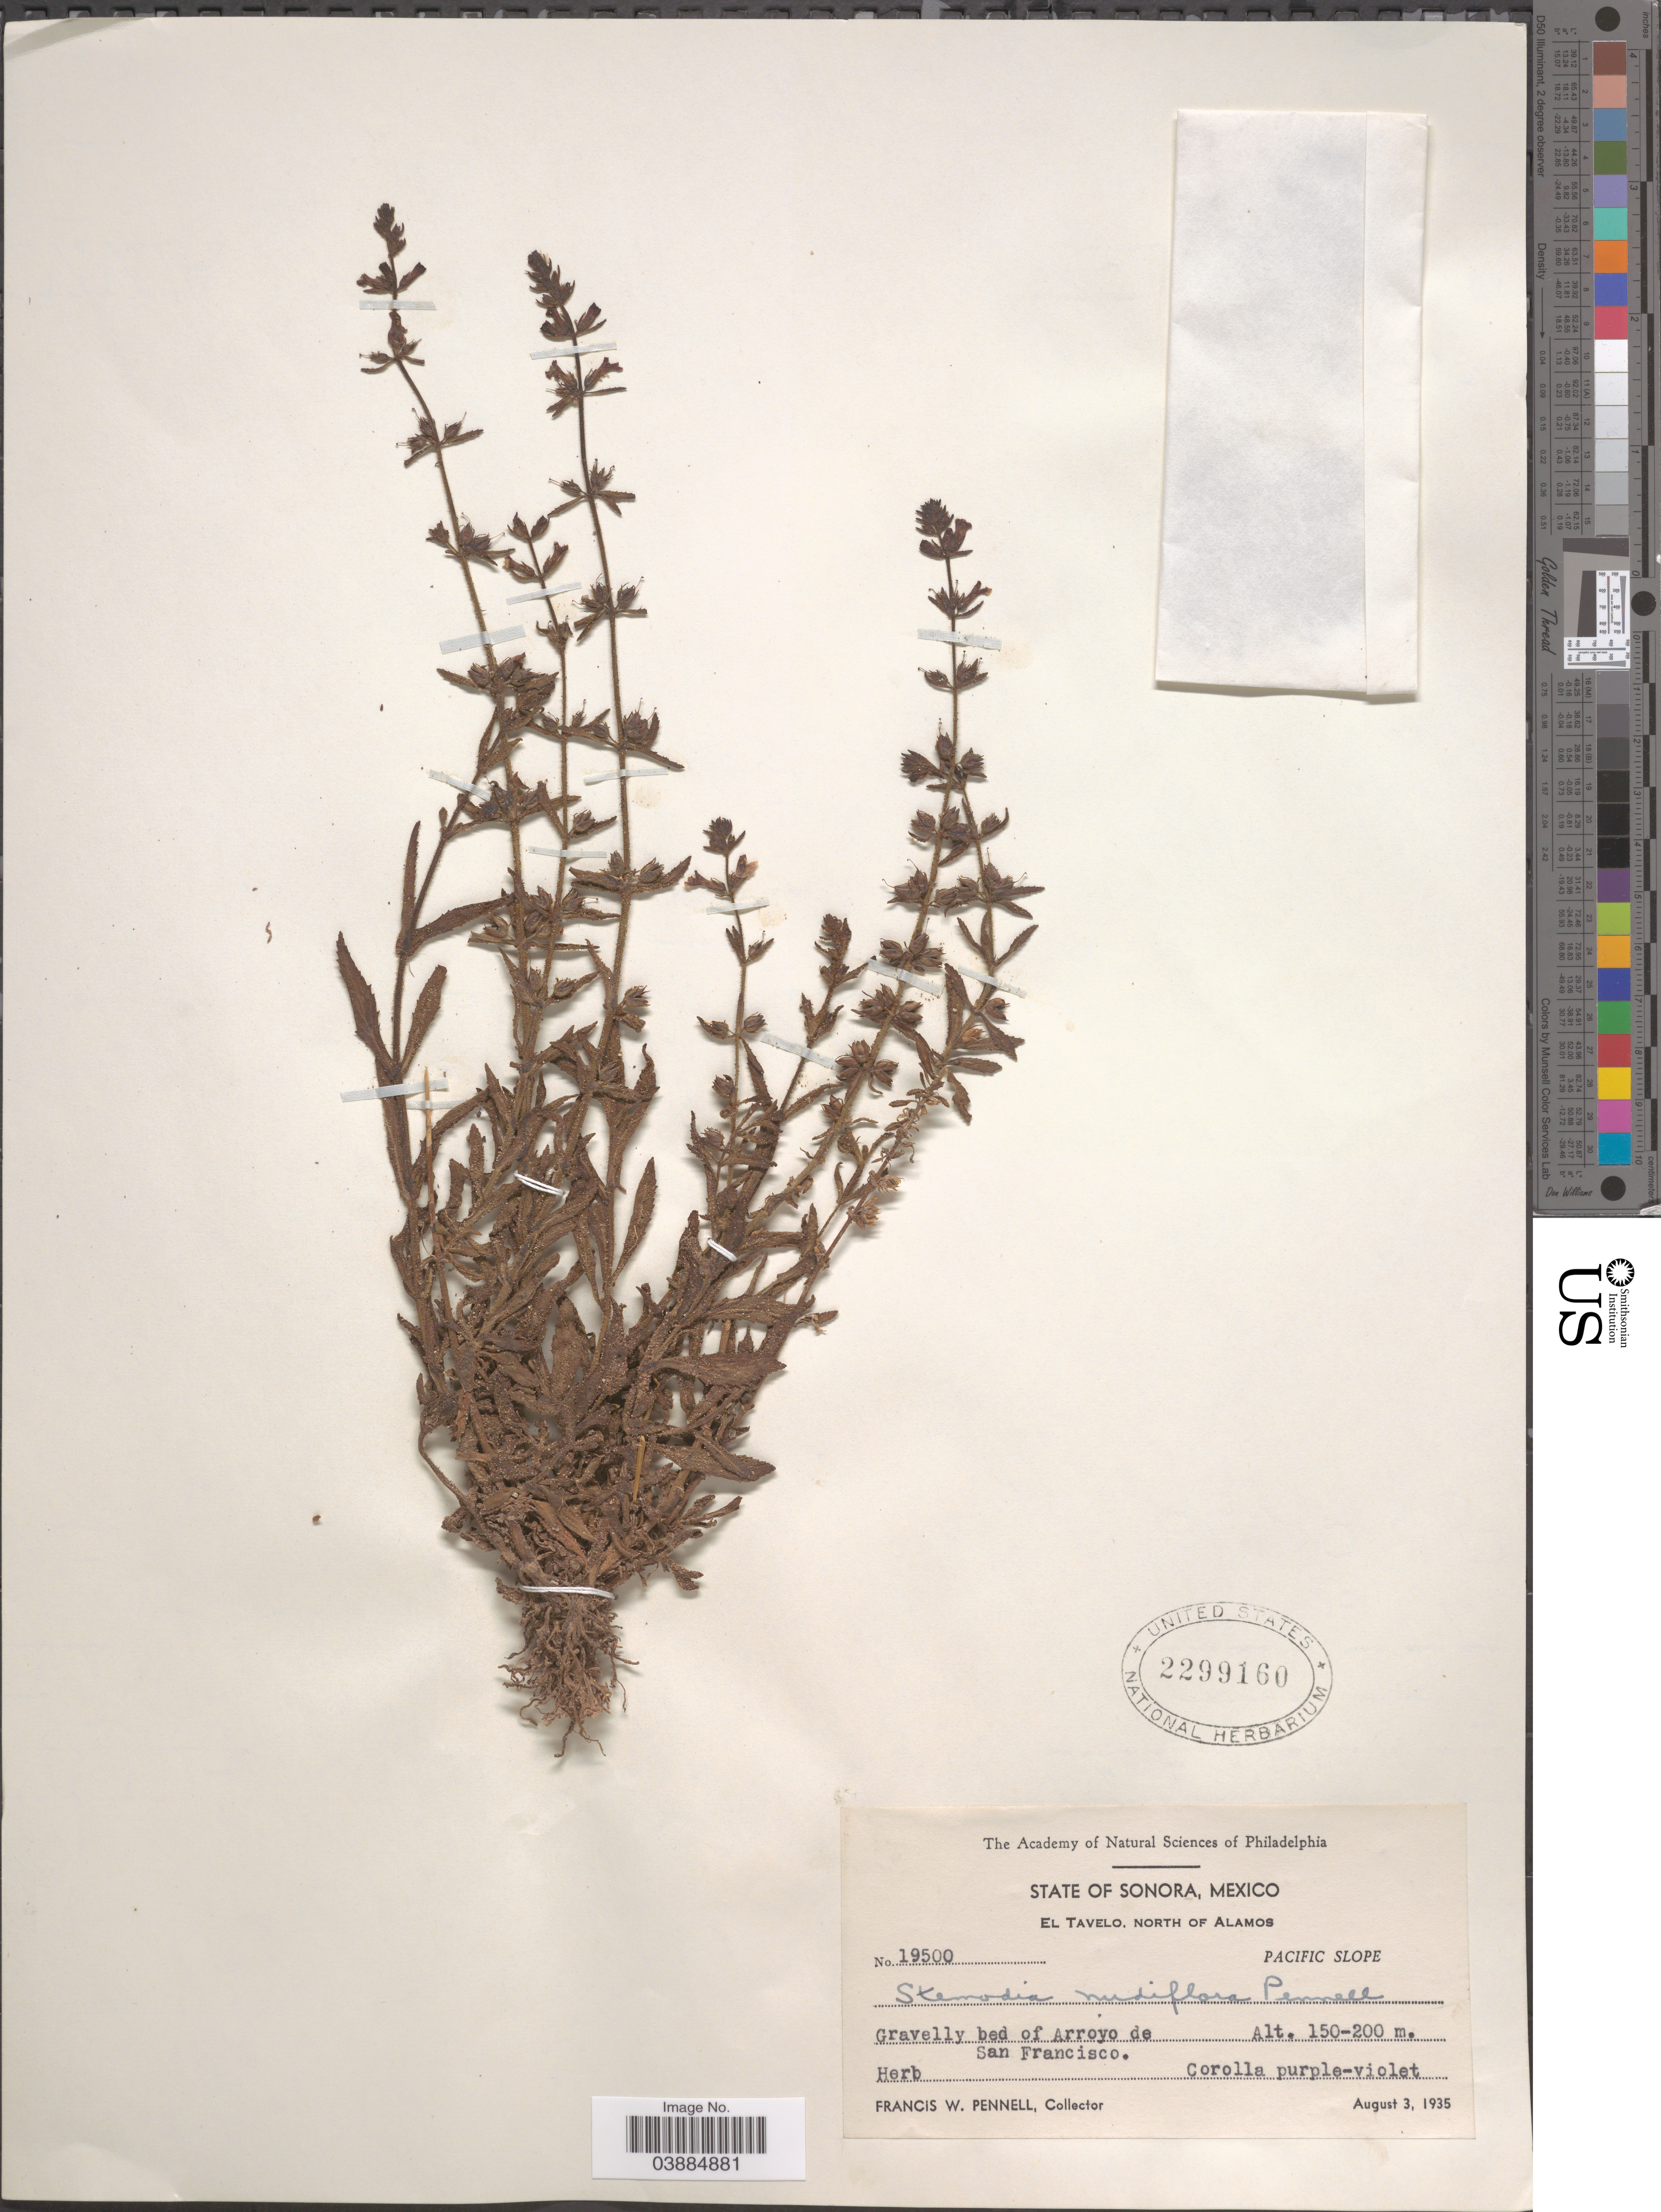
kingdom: Plantae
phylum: Tracheophyta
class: Magnoliopsida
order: Lamiales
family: Plantaginaceae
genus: Stemodia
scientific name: Stemodia nudiflora Pennell sp. nov. ined.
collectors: F. W. Pennell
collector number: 19500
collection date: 1935-08-03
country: Mexico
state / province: Sonora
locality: El Tavelo, north of Alamos. Pacific Slope. Gravelly bed of Arroyo de San Francisco.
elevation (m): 150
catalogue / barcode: US 2299160